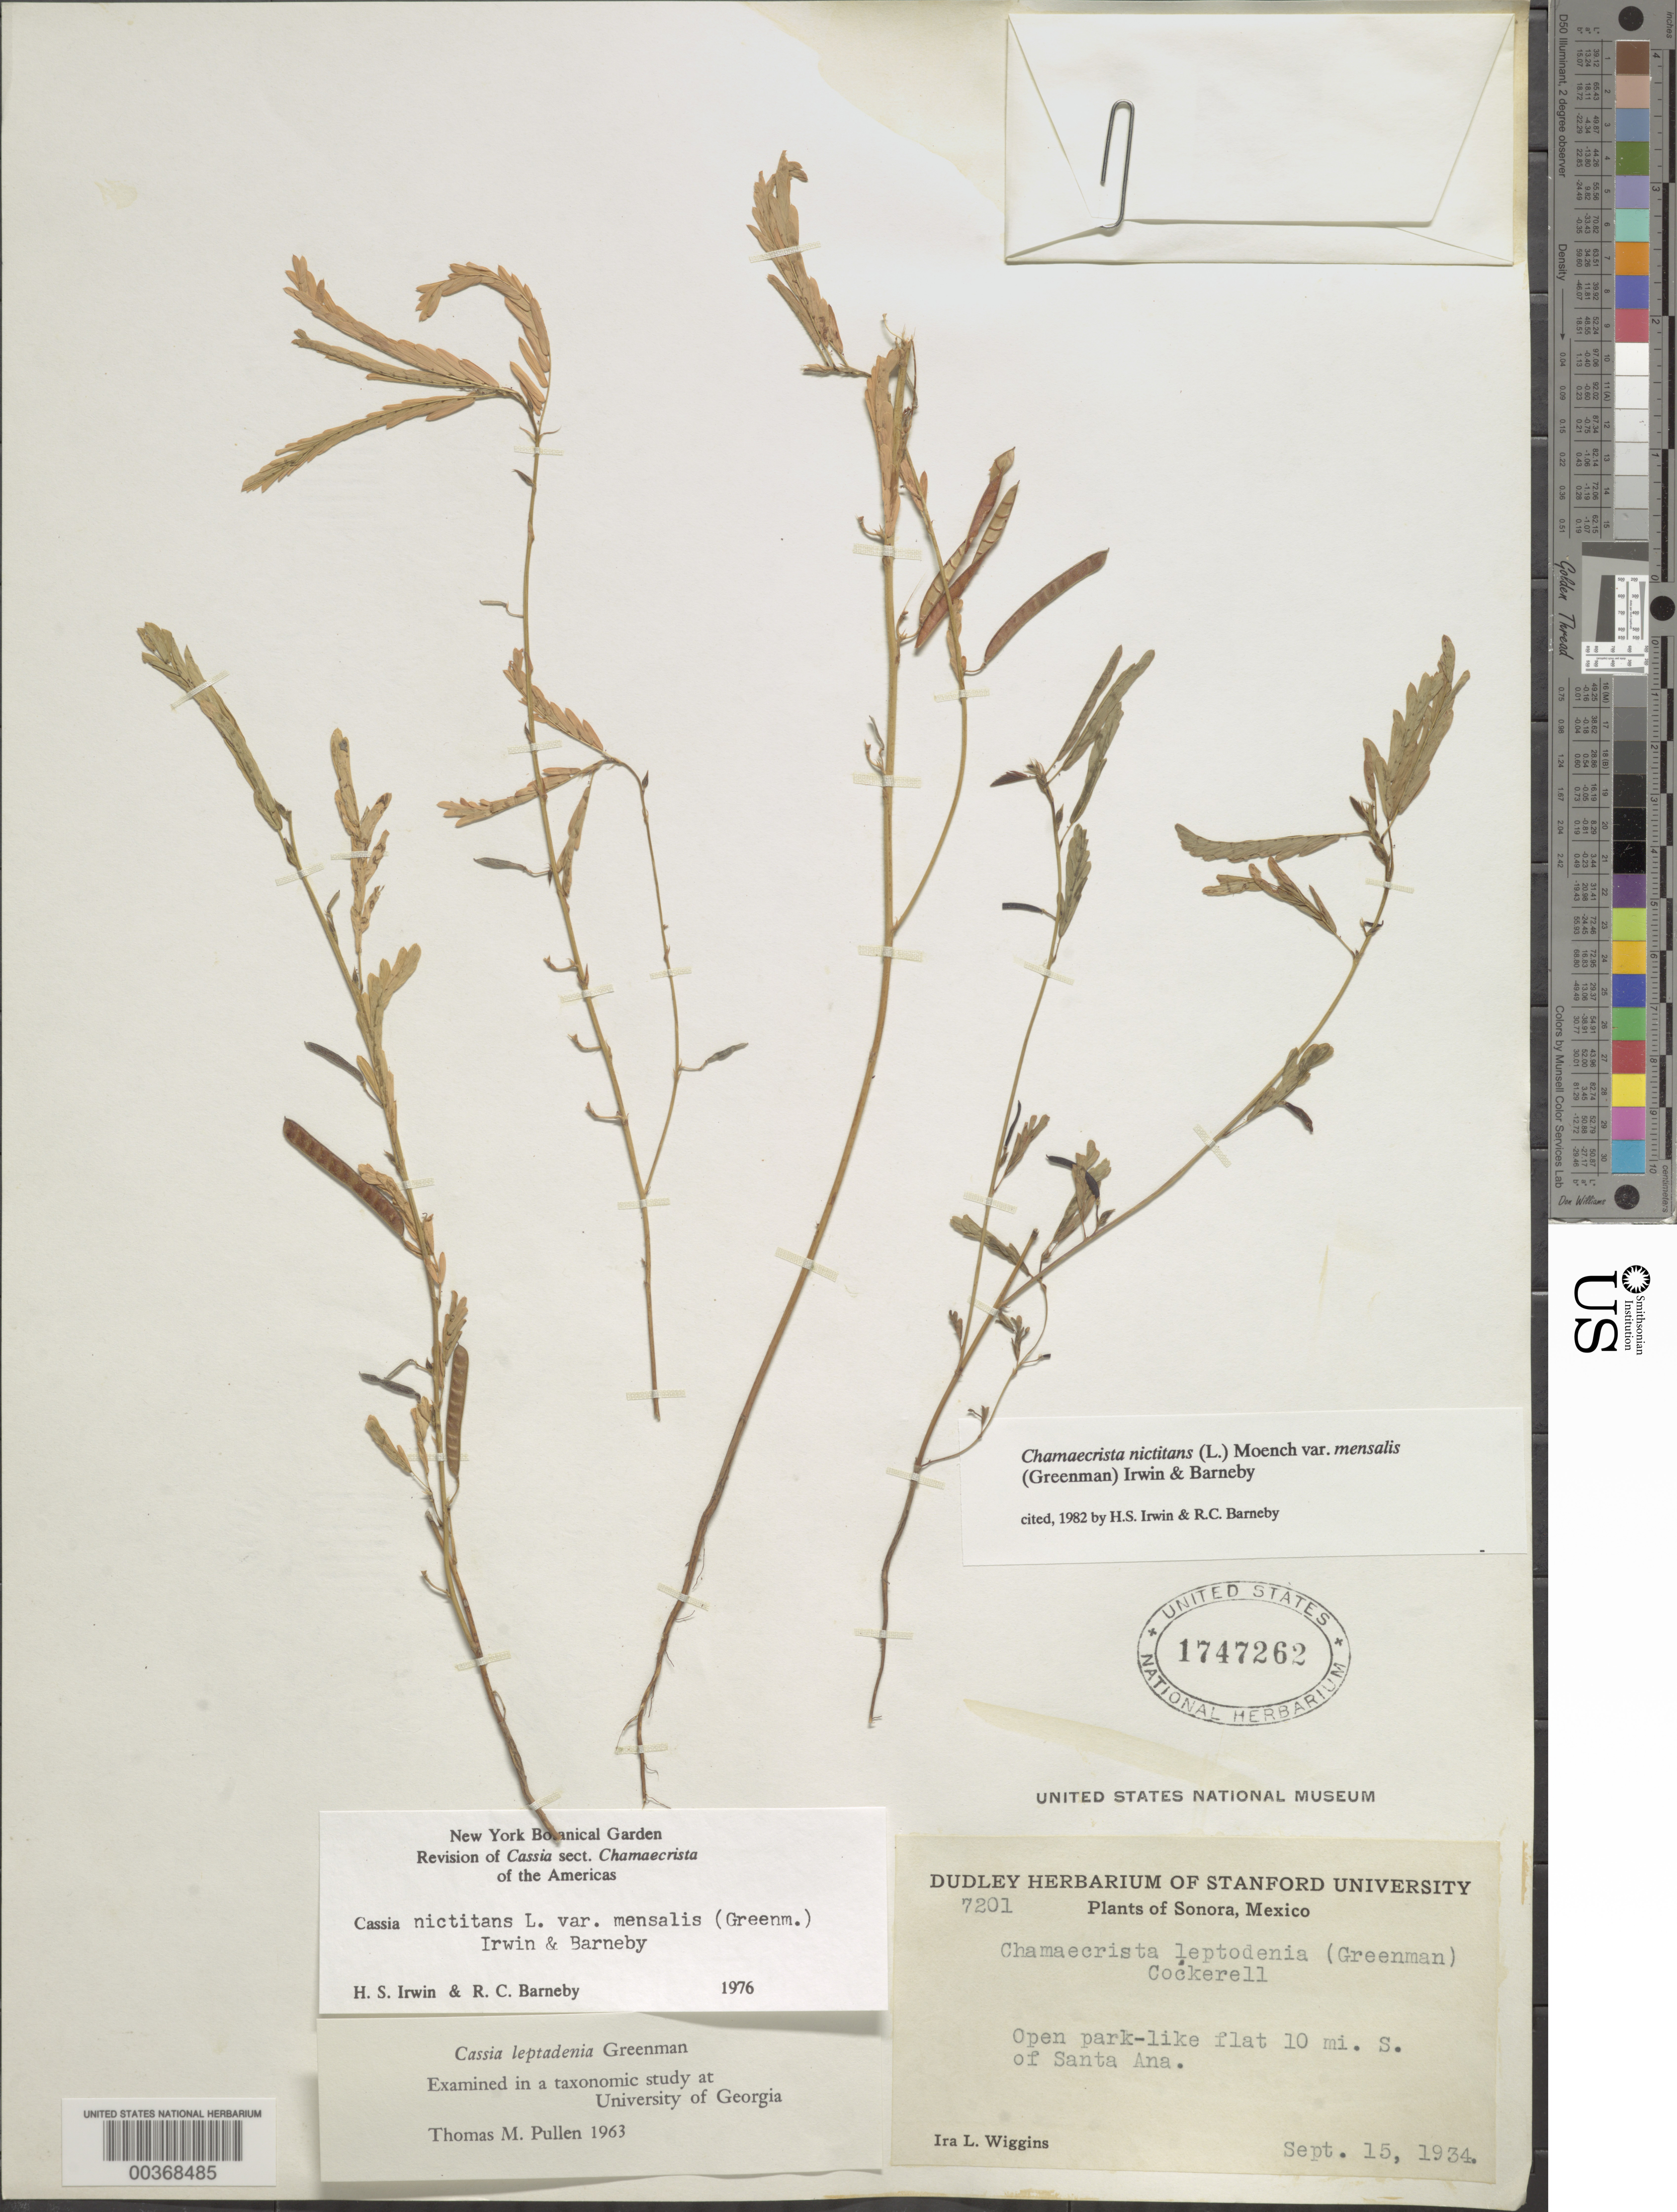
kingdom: Plantae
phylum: Tracheophyta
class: Magnoliopsida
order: Fabales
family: Fabaceae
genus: Chamaecrista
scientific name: Chamaecrista nictitans var. mensalis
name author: (Greenm.) H.S. Irwin & Barneby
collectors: I. L. Wiggins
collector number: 7201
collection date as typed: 15 Sep 1934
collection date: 1934-09-15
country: Mexico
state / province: Sonora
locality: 10 mi S of Santa Ana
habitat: Open park like flat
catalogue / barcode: US 1747262